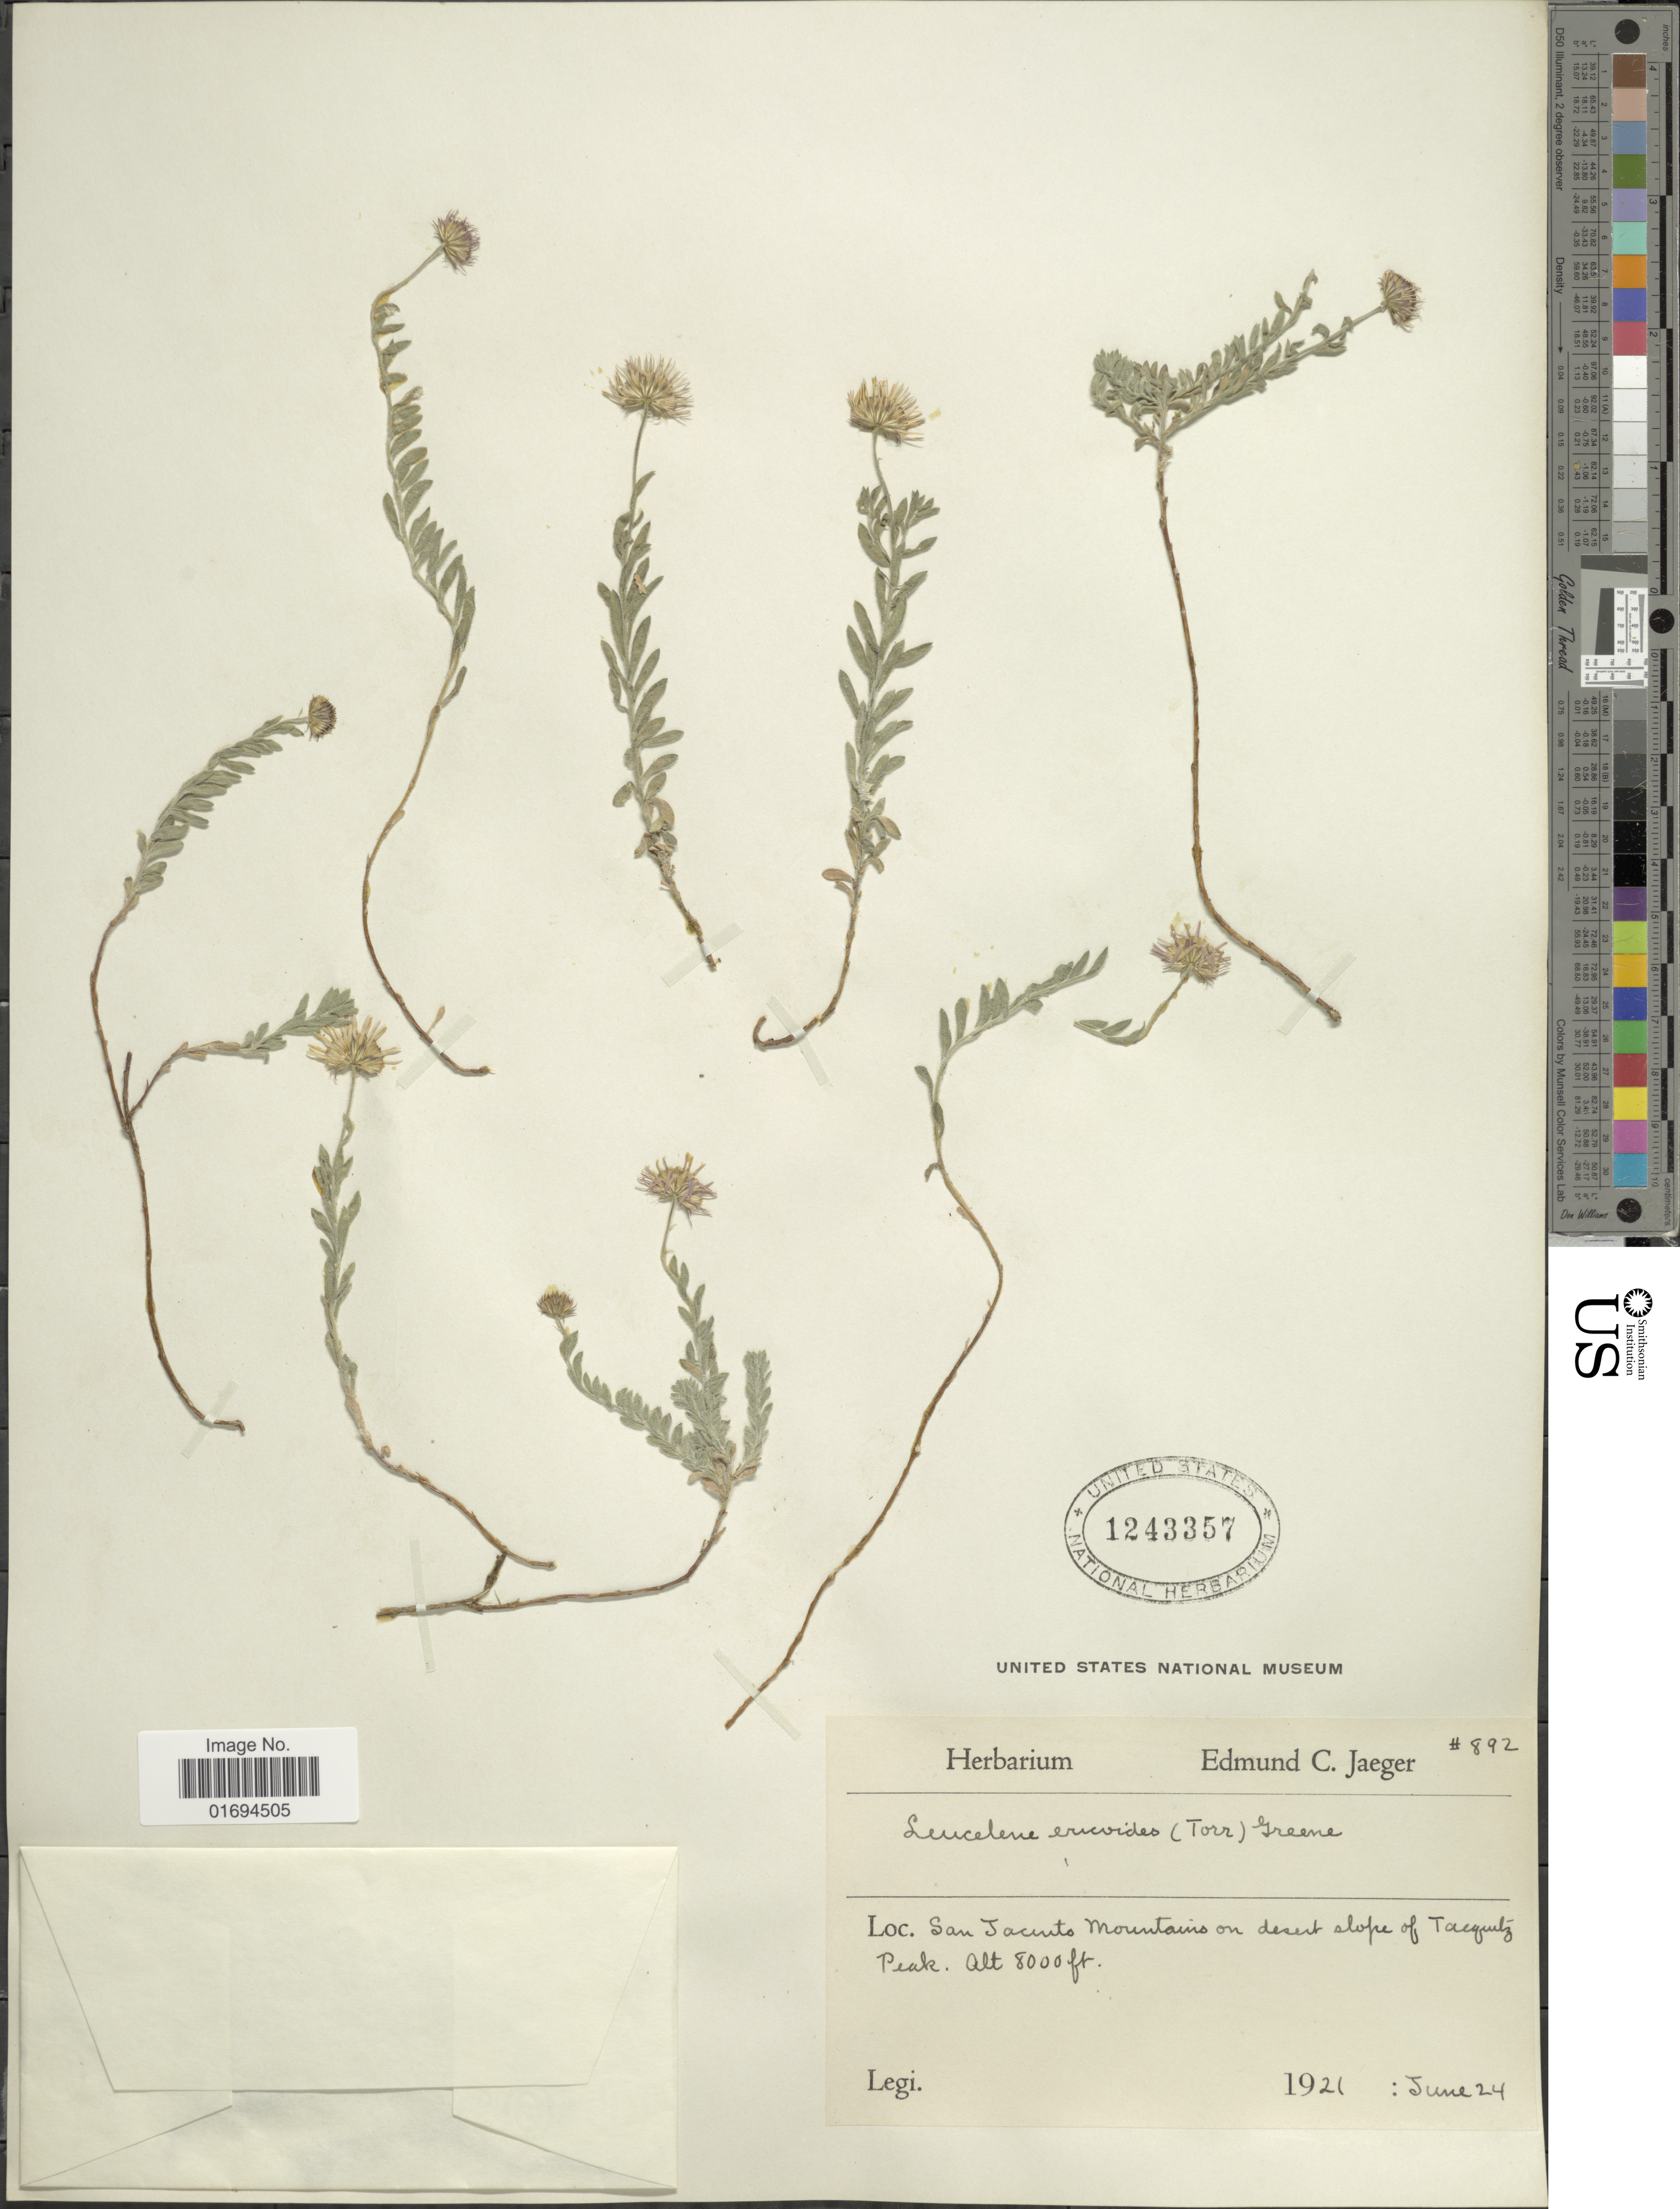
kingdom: Plantae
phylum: Tracheophyta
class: Magnoliopsida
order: Asterales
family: Asteraceae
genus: Chaetopappa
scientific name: Chaetopappa ericoides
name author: (Torr.) G.L. Nesom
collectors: E. Jaeger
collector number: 892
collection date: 1921-06-24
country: United States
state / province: California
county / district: Riverside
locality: San Jacinto Mountains on desert slope of Tacquitz Peak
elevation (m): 2438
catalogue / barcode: US 1243357